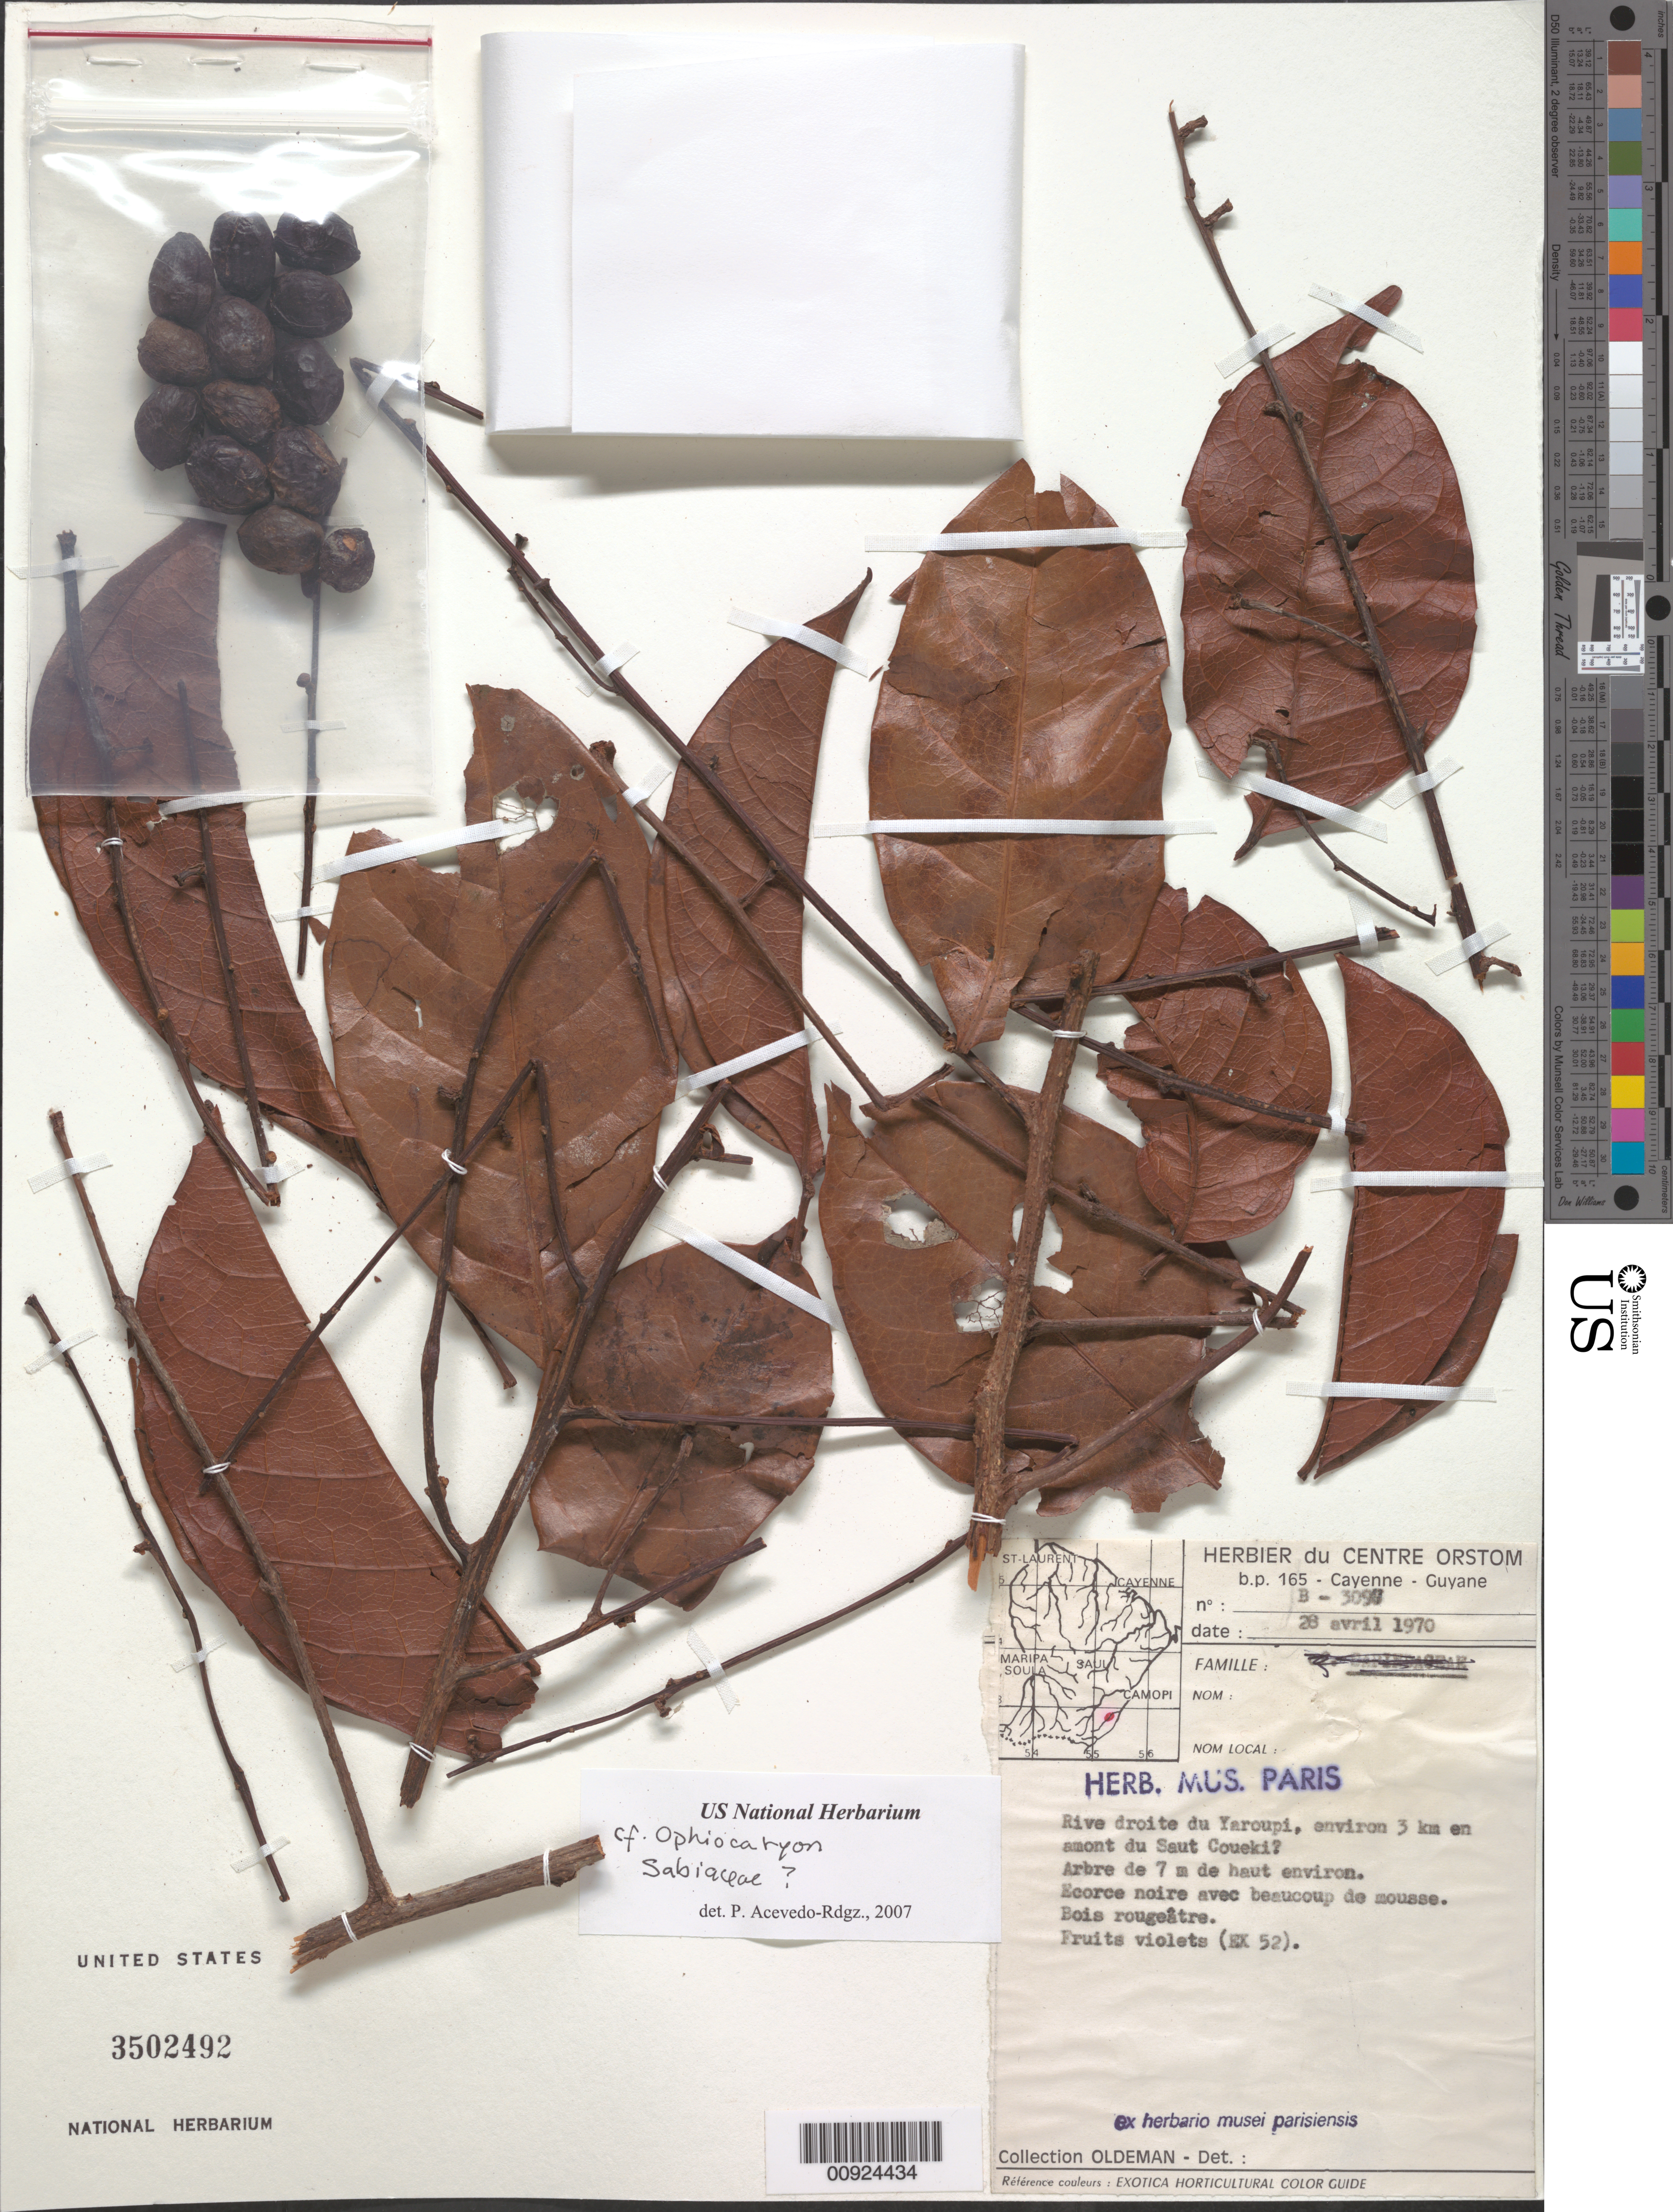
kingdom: Plantae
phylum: Tracheophyta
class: Magnoliopsida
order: Proteales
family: Sabiaceae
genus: Ophiocaryon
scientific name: Ophiocaryon sp.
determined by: Acevedo-Rodríguez, P., (BOT), Smithsonian Institution - National Museum of Natural History (UNITED STATES)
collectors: R. Oldeman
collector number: B 3097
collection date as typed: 28-Apr-70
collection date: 1970-04-28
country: French Guiana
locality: Rivière Yaroupi (affluent de l'Oyapock), rive droite, envrion 3km en amont du Saut Coueki?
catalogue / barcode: US 3502492